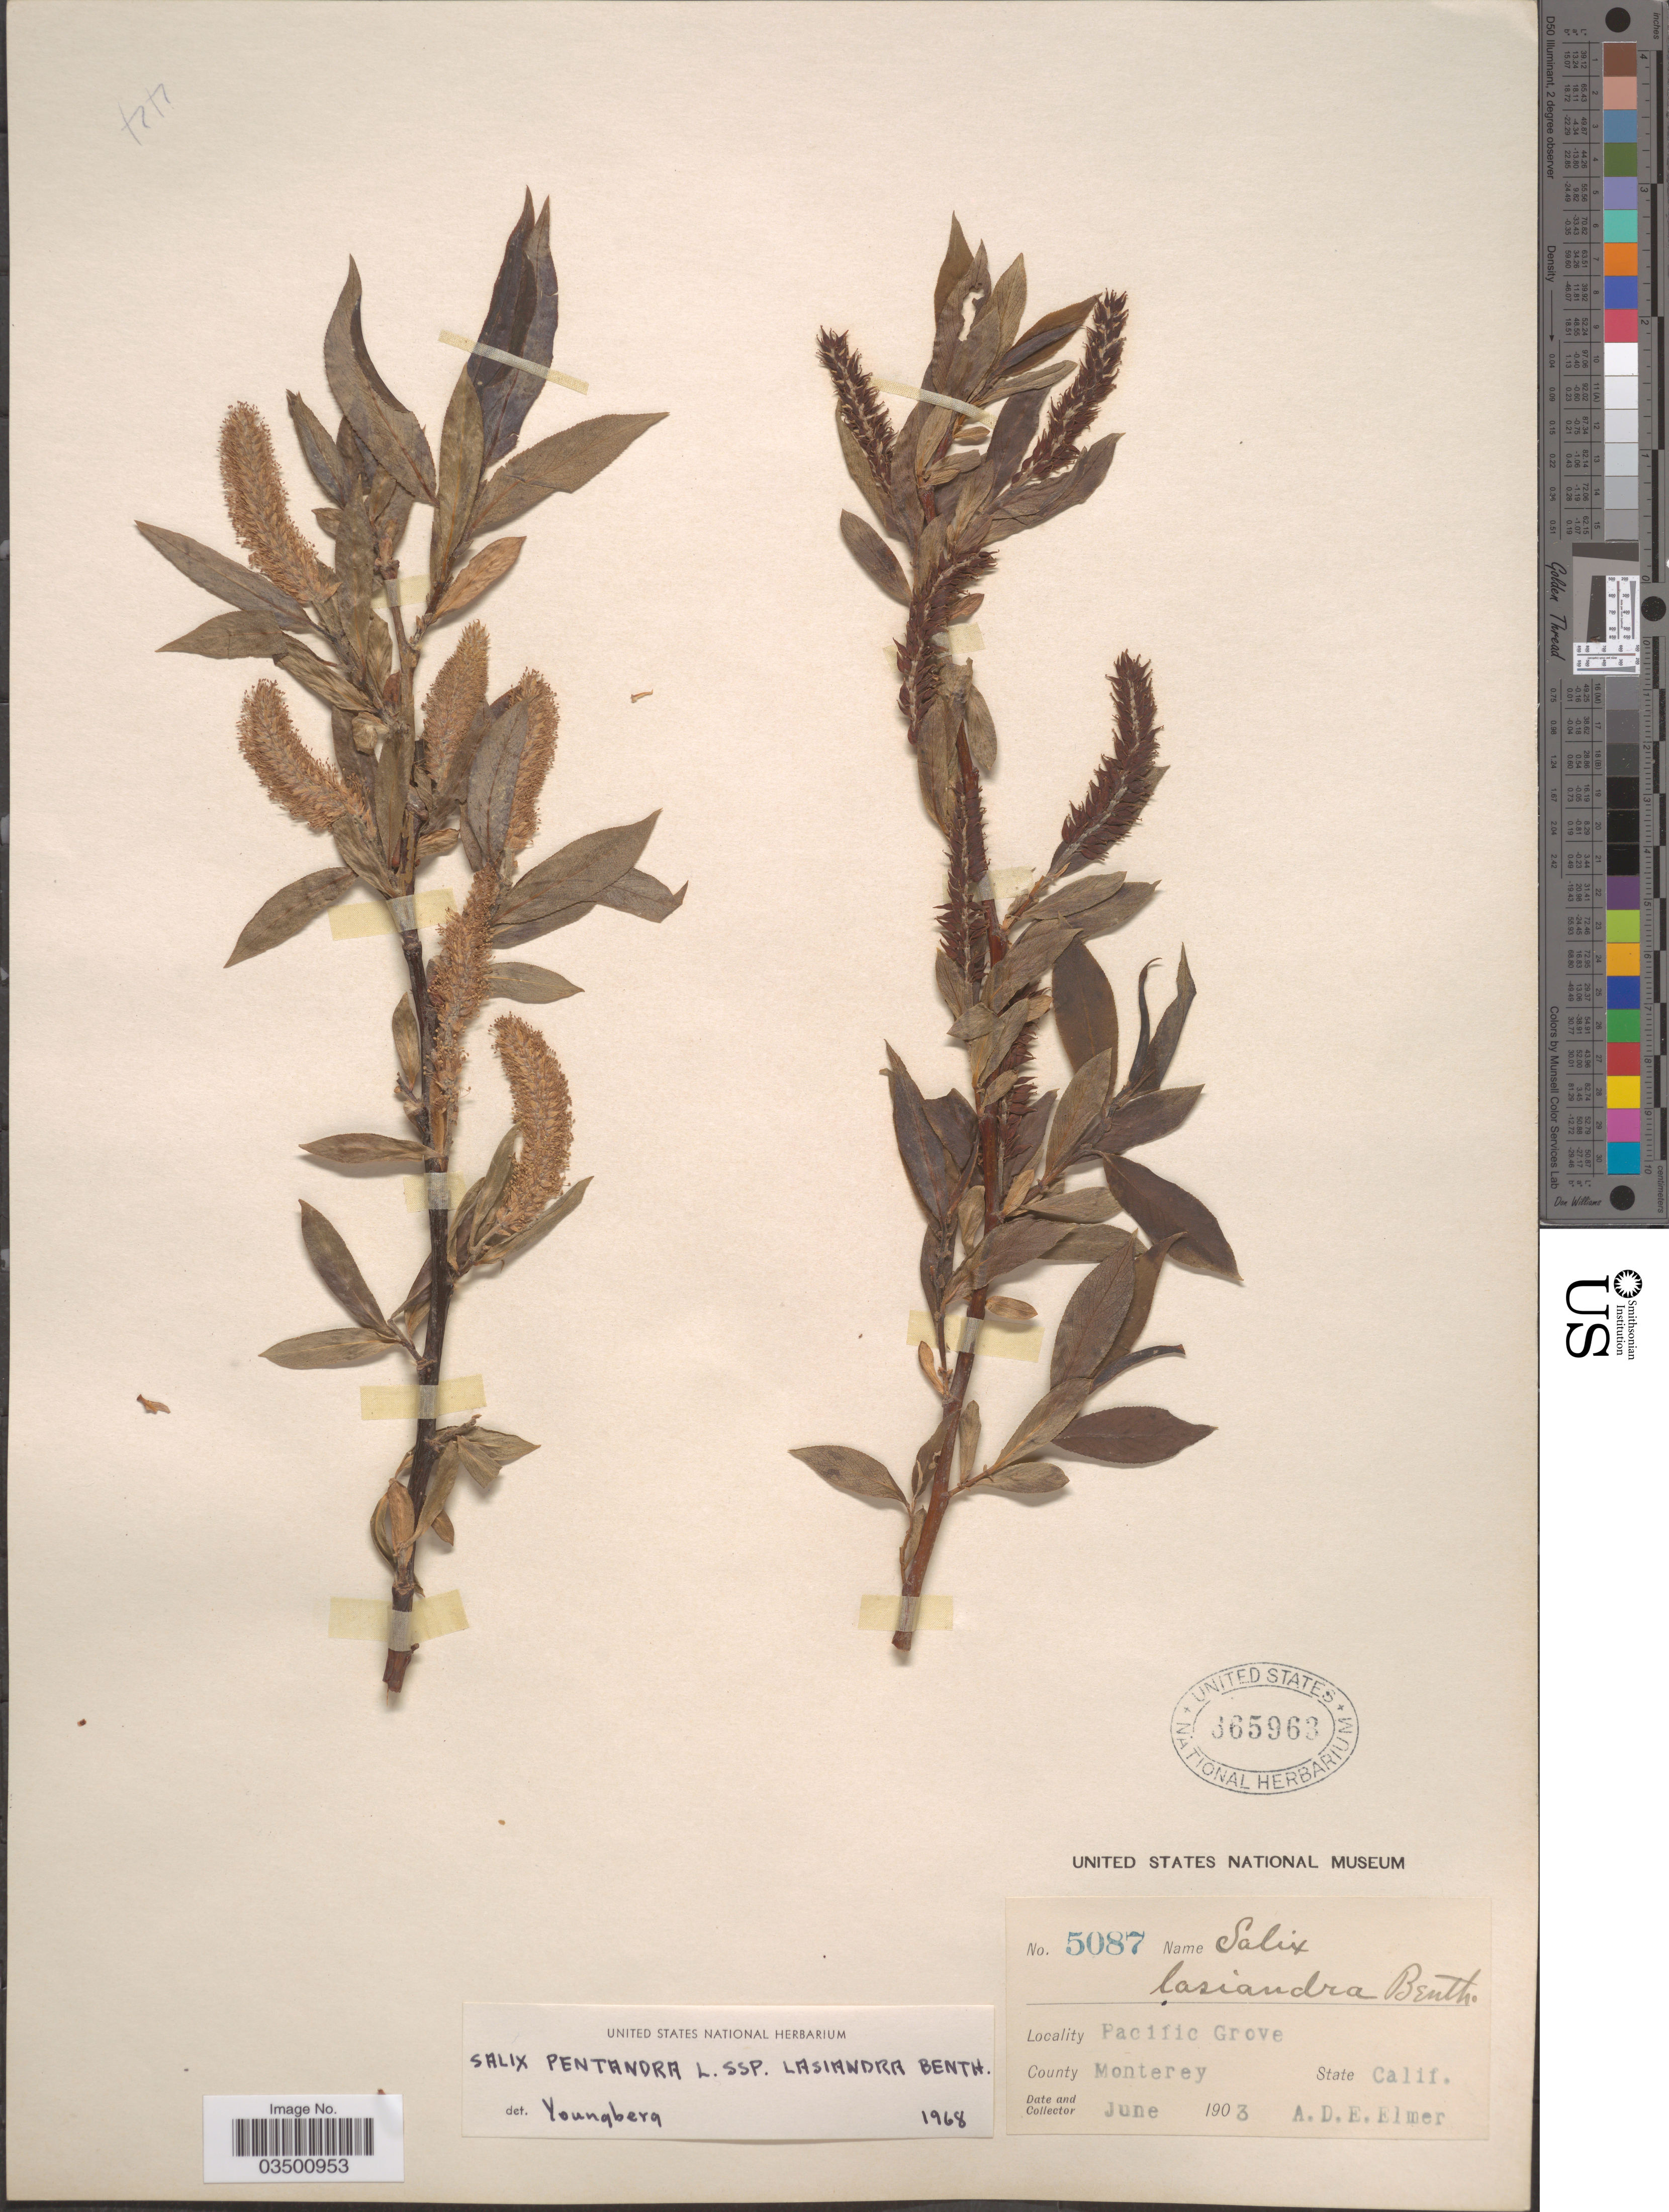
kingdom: Plantae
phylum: Tracheophyta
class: Magnoliopsida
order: Malpighiales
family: Salicaceae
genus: Salix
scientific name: Salix lasiandra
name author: Benth.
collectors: A. D. E. Elmer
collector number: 5087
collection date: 1903-06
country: United States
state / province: California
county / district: Monterey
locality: Pacific Grove. County Monterey.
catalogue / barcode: US 665963